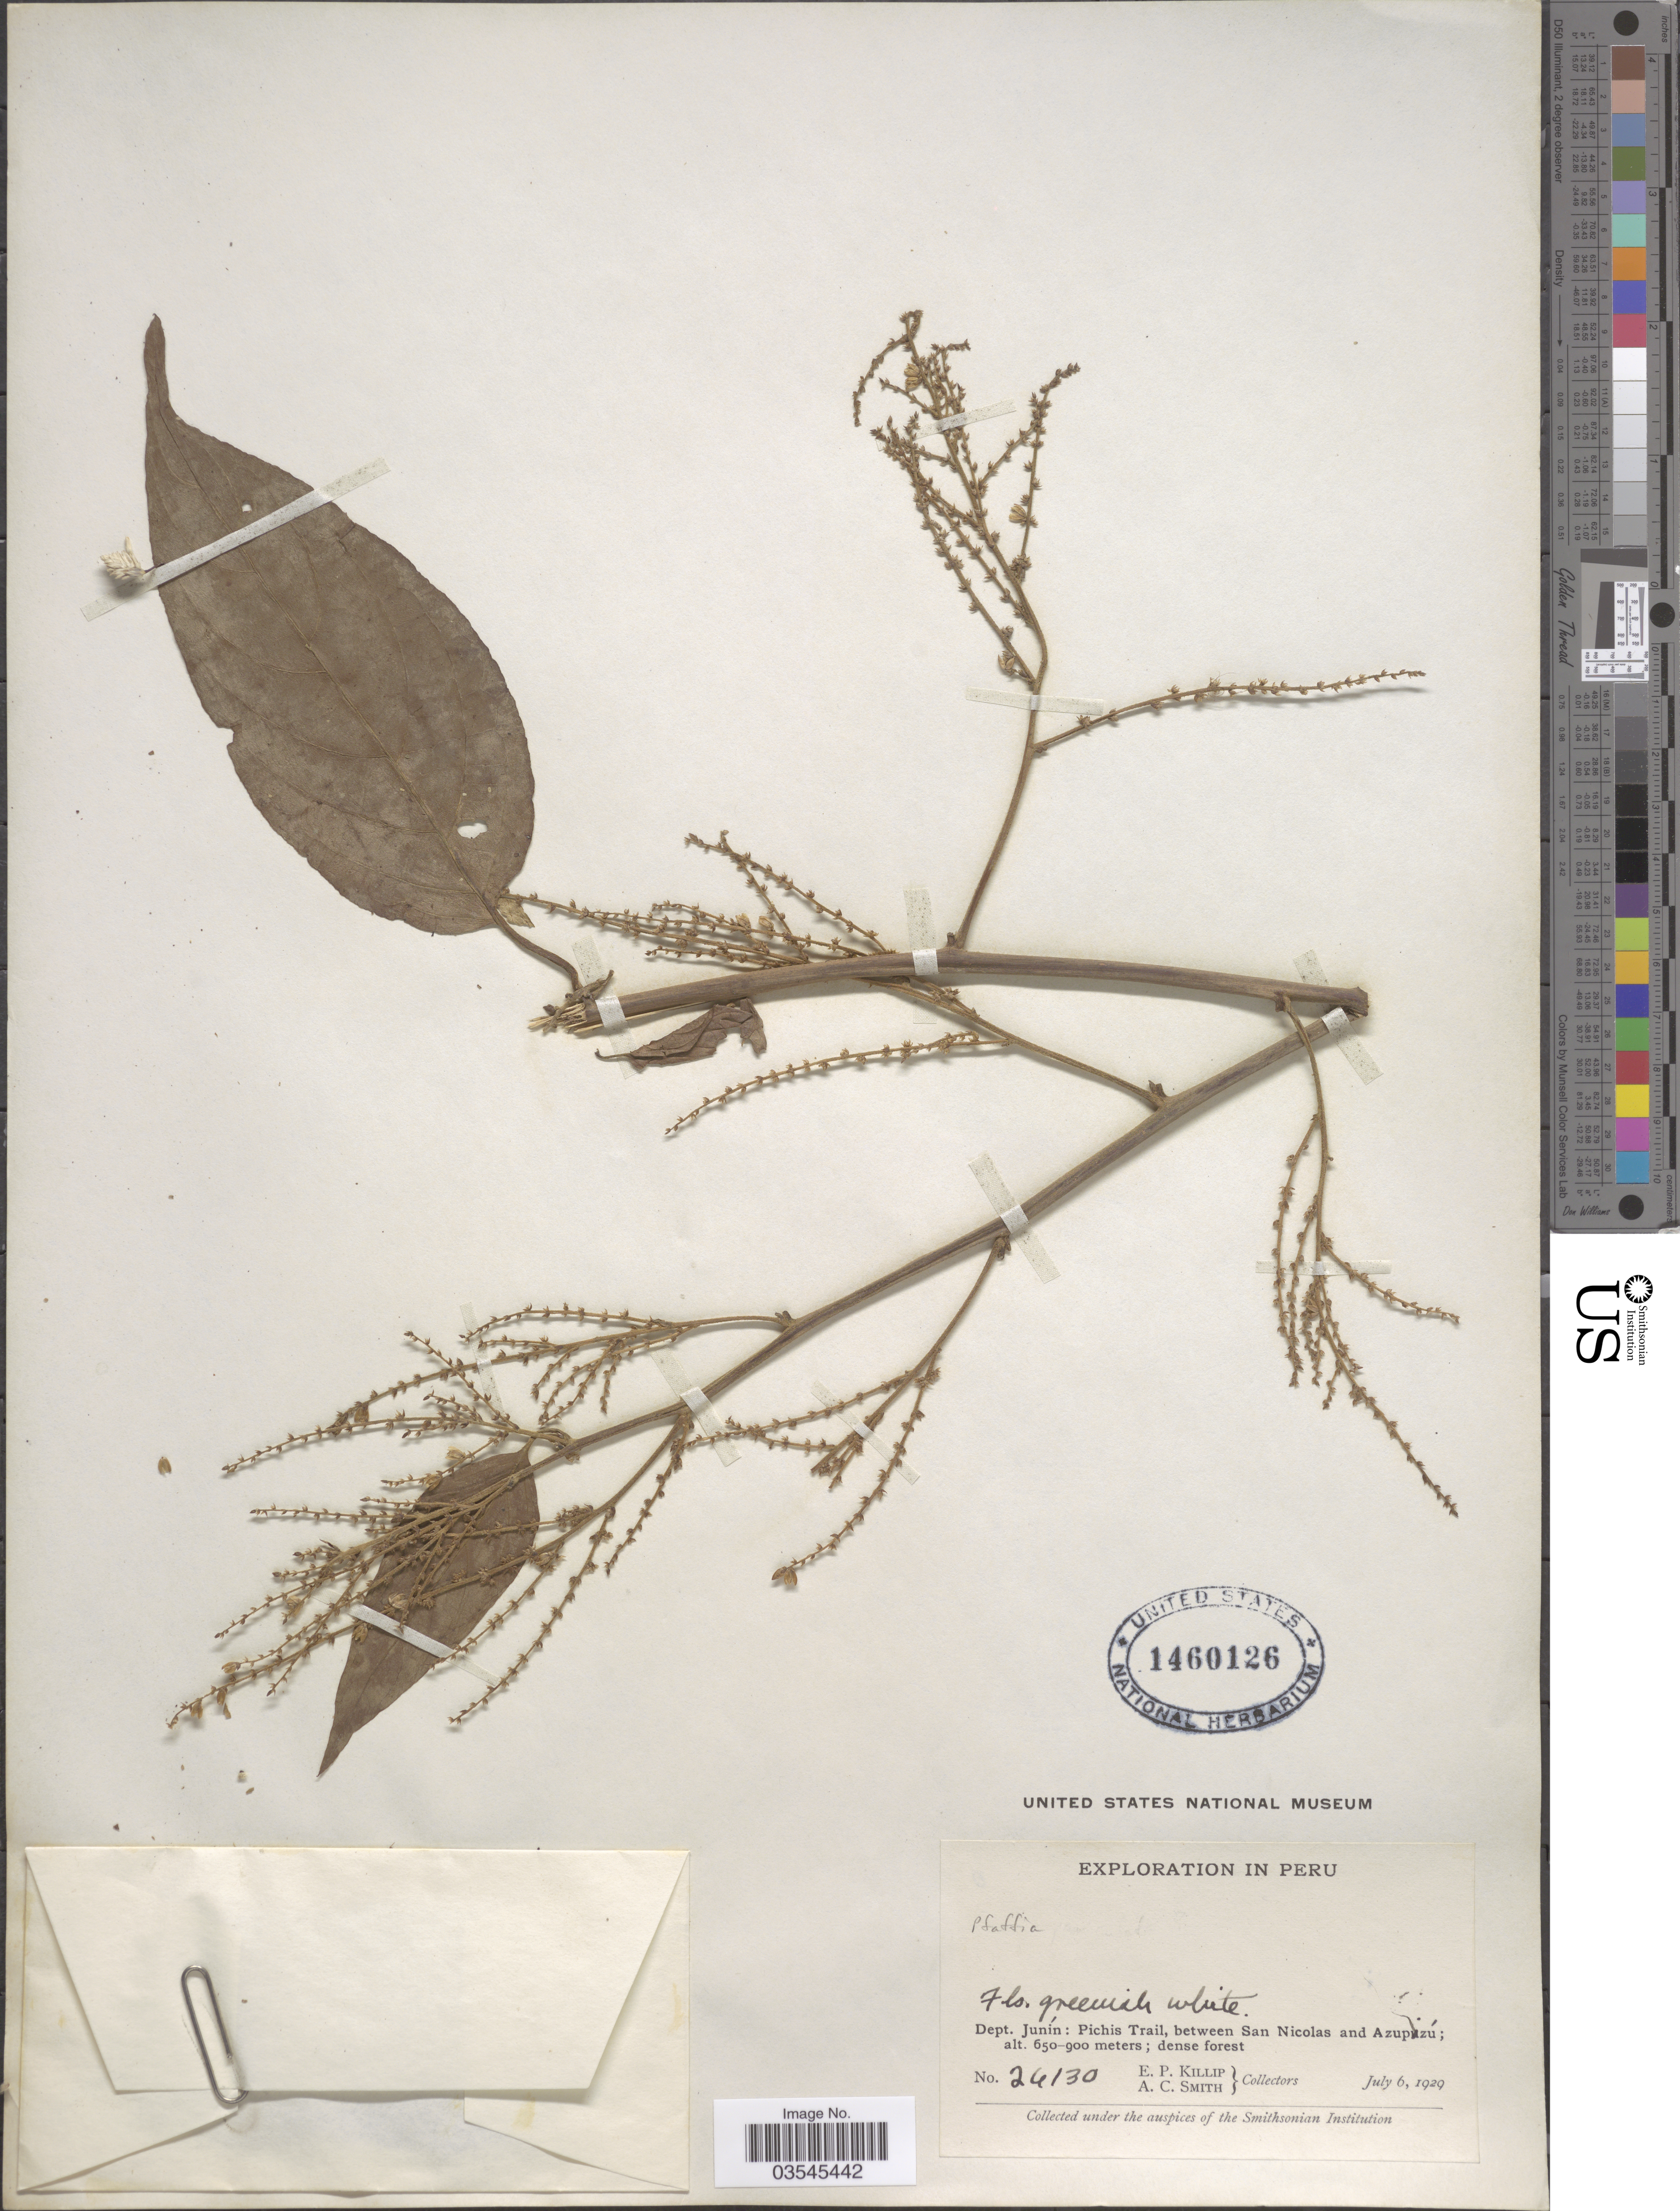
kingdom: Plantae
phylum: Tracheophyta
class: Magnoliopsida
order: Caryophyllales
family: Amaranthaceae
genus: Pfaffia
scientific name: Pfaffia sp.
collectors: E. P. Killip & A. C. Smith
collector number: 24130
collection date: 1929-07-06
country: Peru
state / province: Junín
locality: Dept. Junín: Pichis Trail, between San Nicolas and Azupizú.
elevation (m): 650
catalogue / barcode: US 1460126